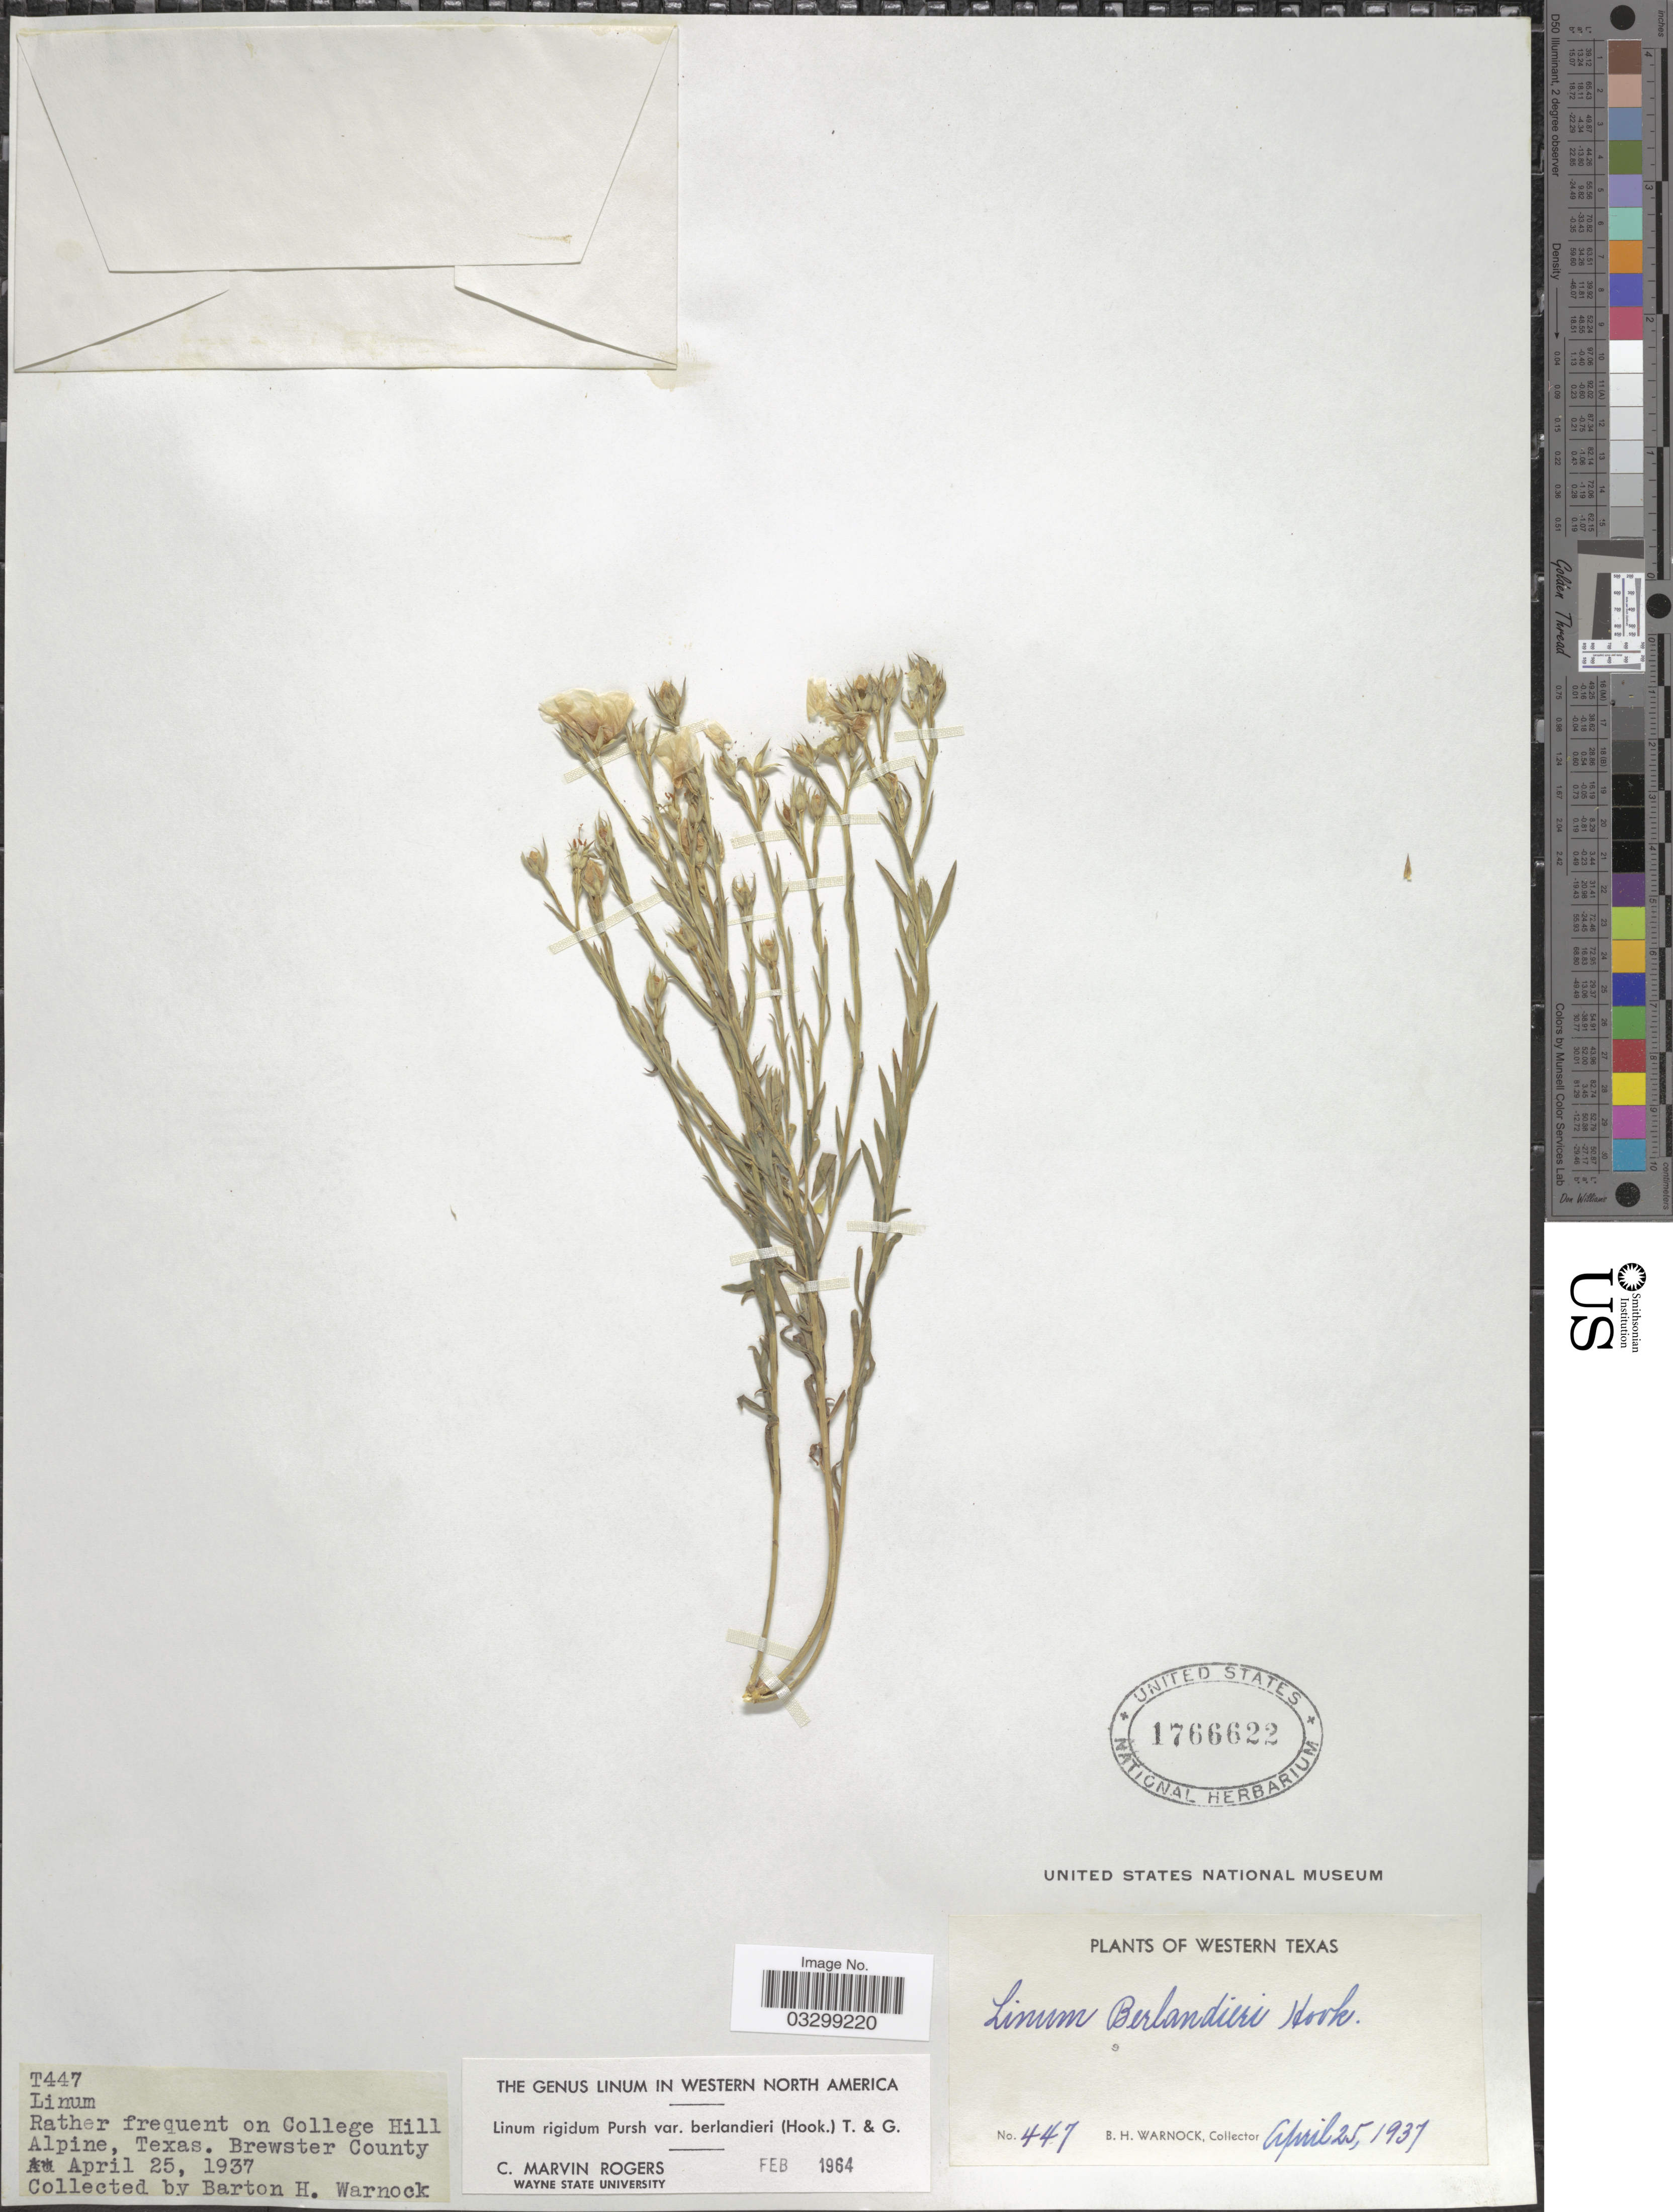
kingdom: Plantae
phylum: Tracheophyta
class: Magnoliopsida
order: Malpighiales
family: Linaceae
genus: Linum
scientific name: Linum rigidum var. berlandieri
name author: Pursh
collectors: B. H. Warnock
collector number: T447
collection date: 1937-04-25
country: United States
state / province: Texas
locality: Western Texas. Rather frequent on College Hill Alpine. Brewster County.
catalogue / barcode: US 1766622